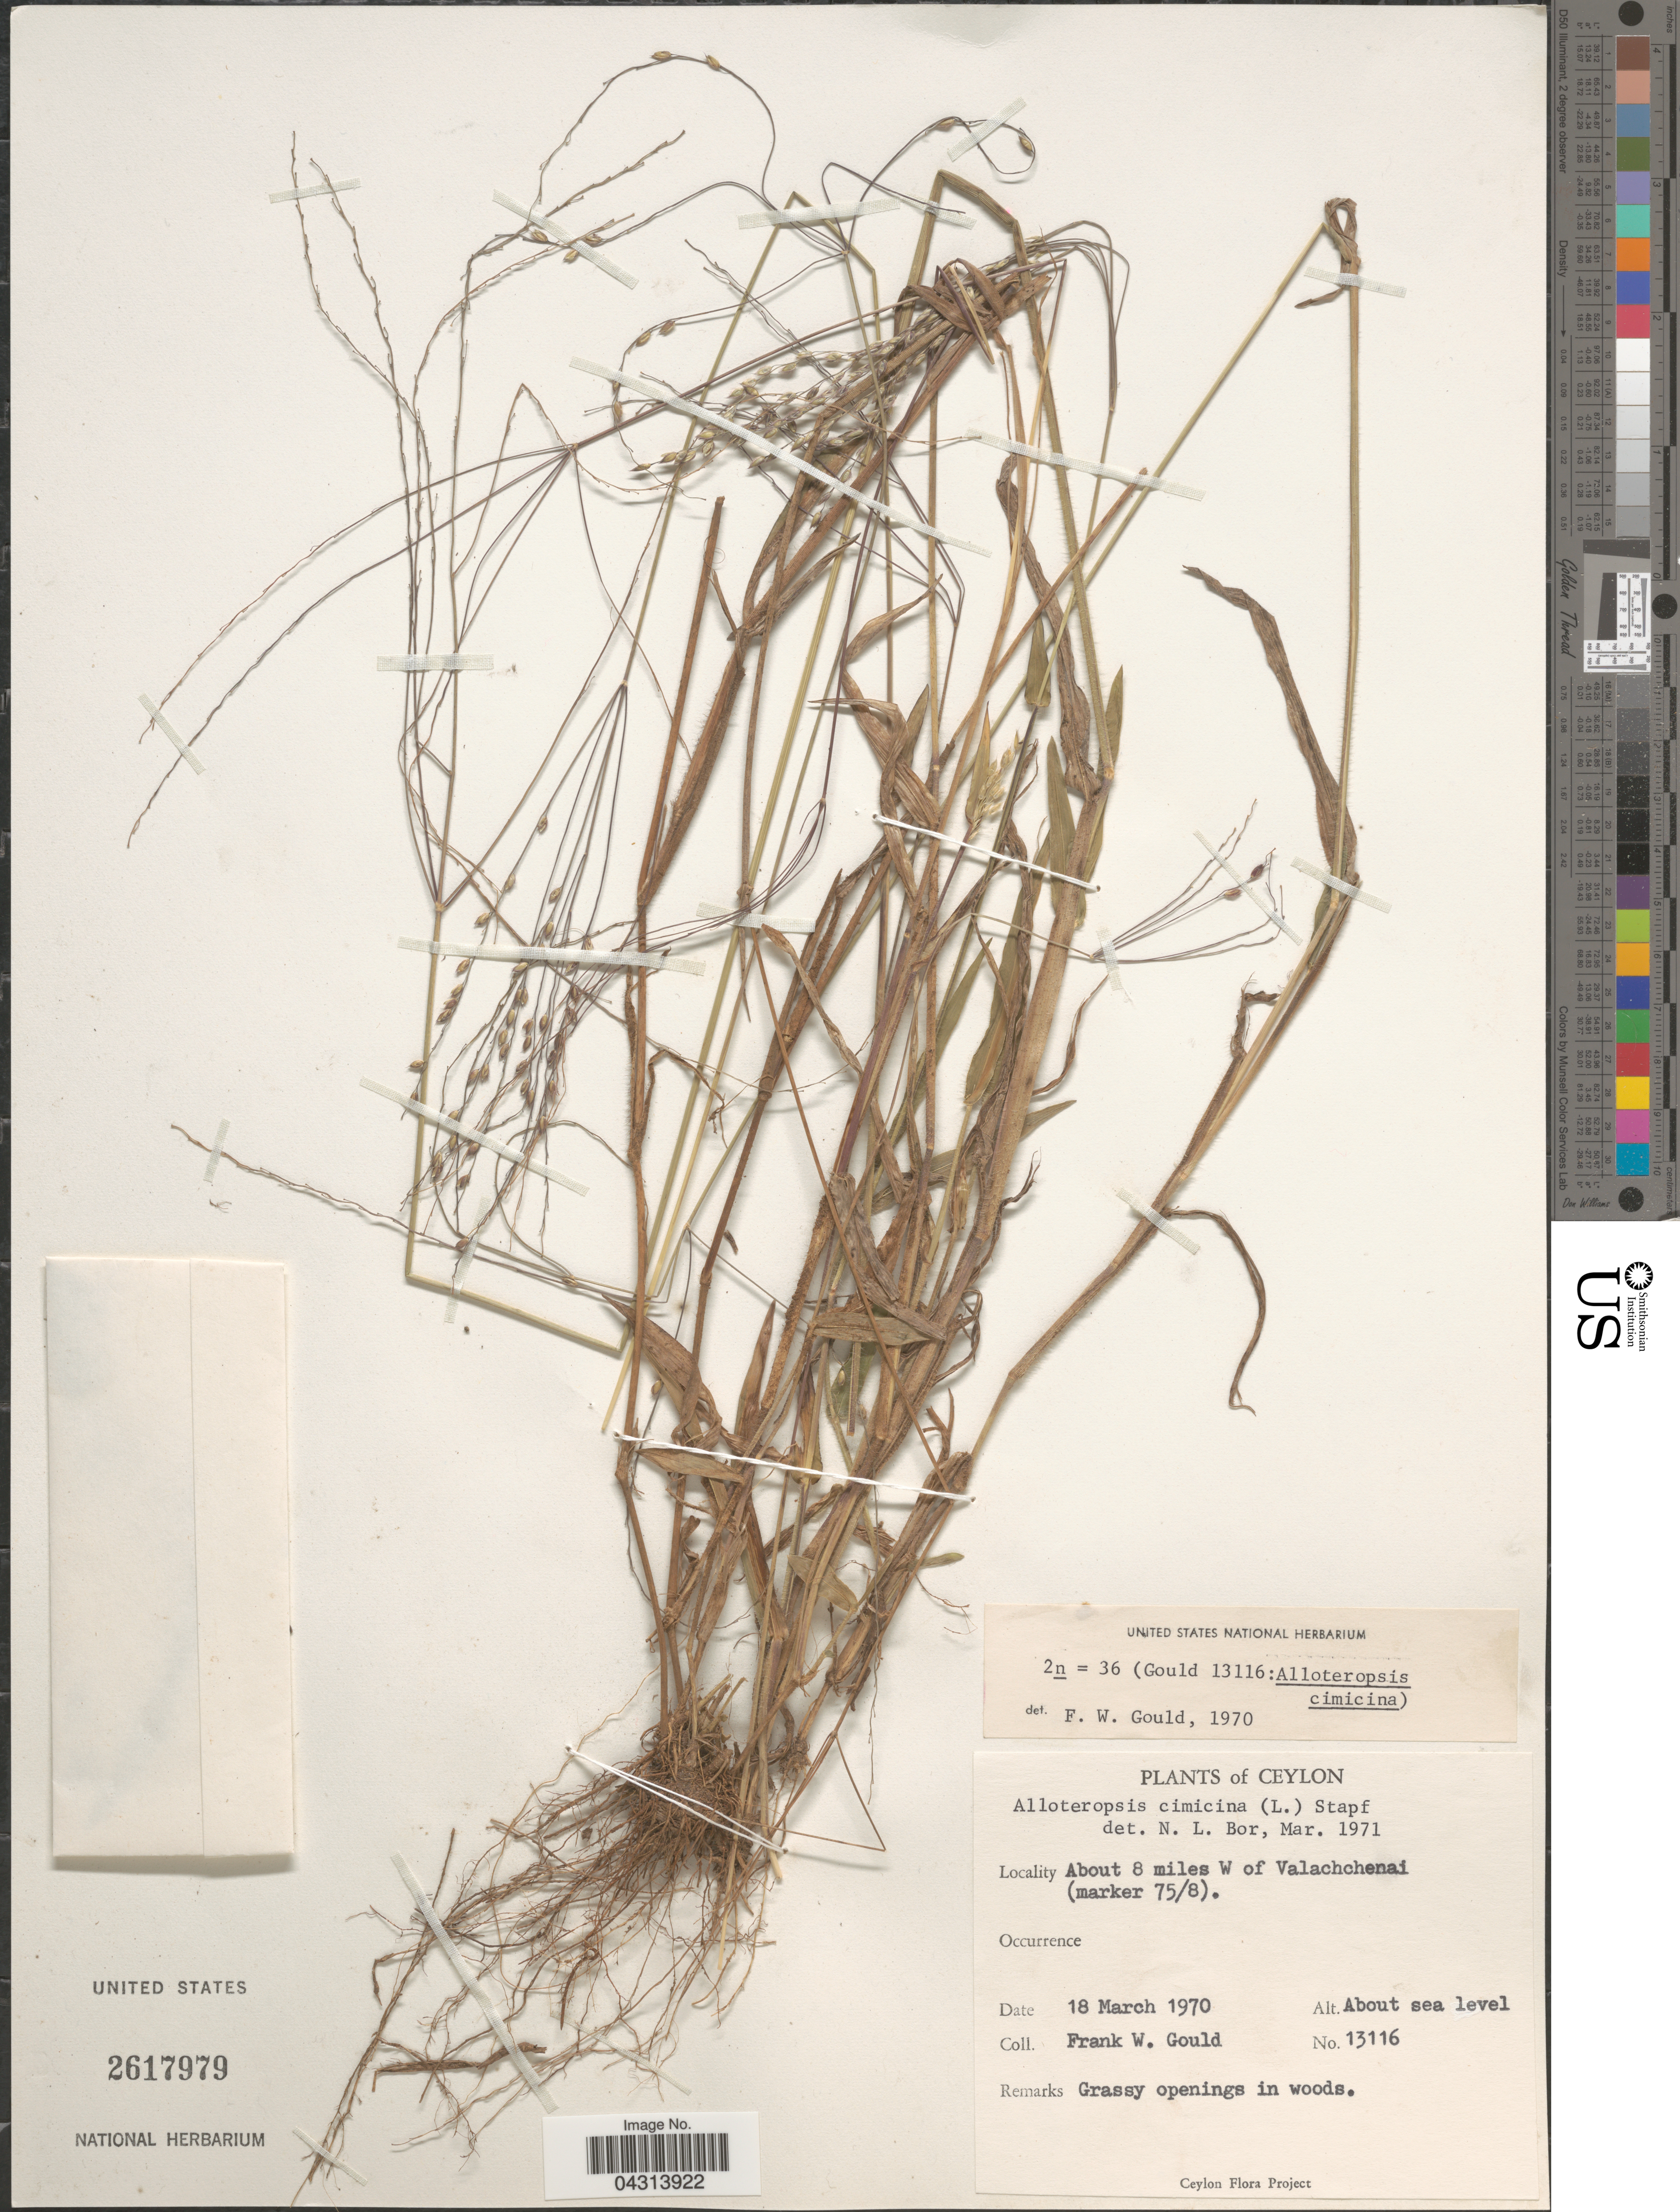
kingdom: Plantae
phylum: Tracheophyta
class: Liliopsida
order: Poales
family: Poaceae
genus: Alloteropsis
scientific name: Alloteropsis cimicina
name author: (L.) Stapf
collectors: F. W. Gould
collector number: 13116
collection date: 1970-03-18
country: Sri Lanka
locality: Ceylon. About 8 miles W of Valachchenai (marker 75/8).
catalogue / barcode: US 2617979